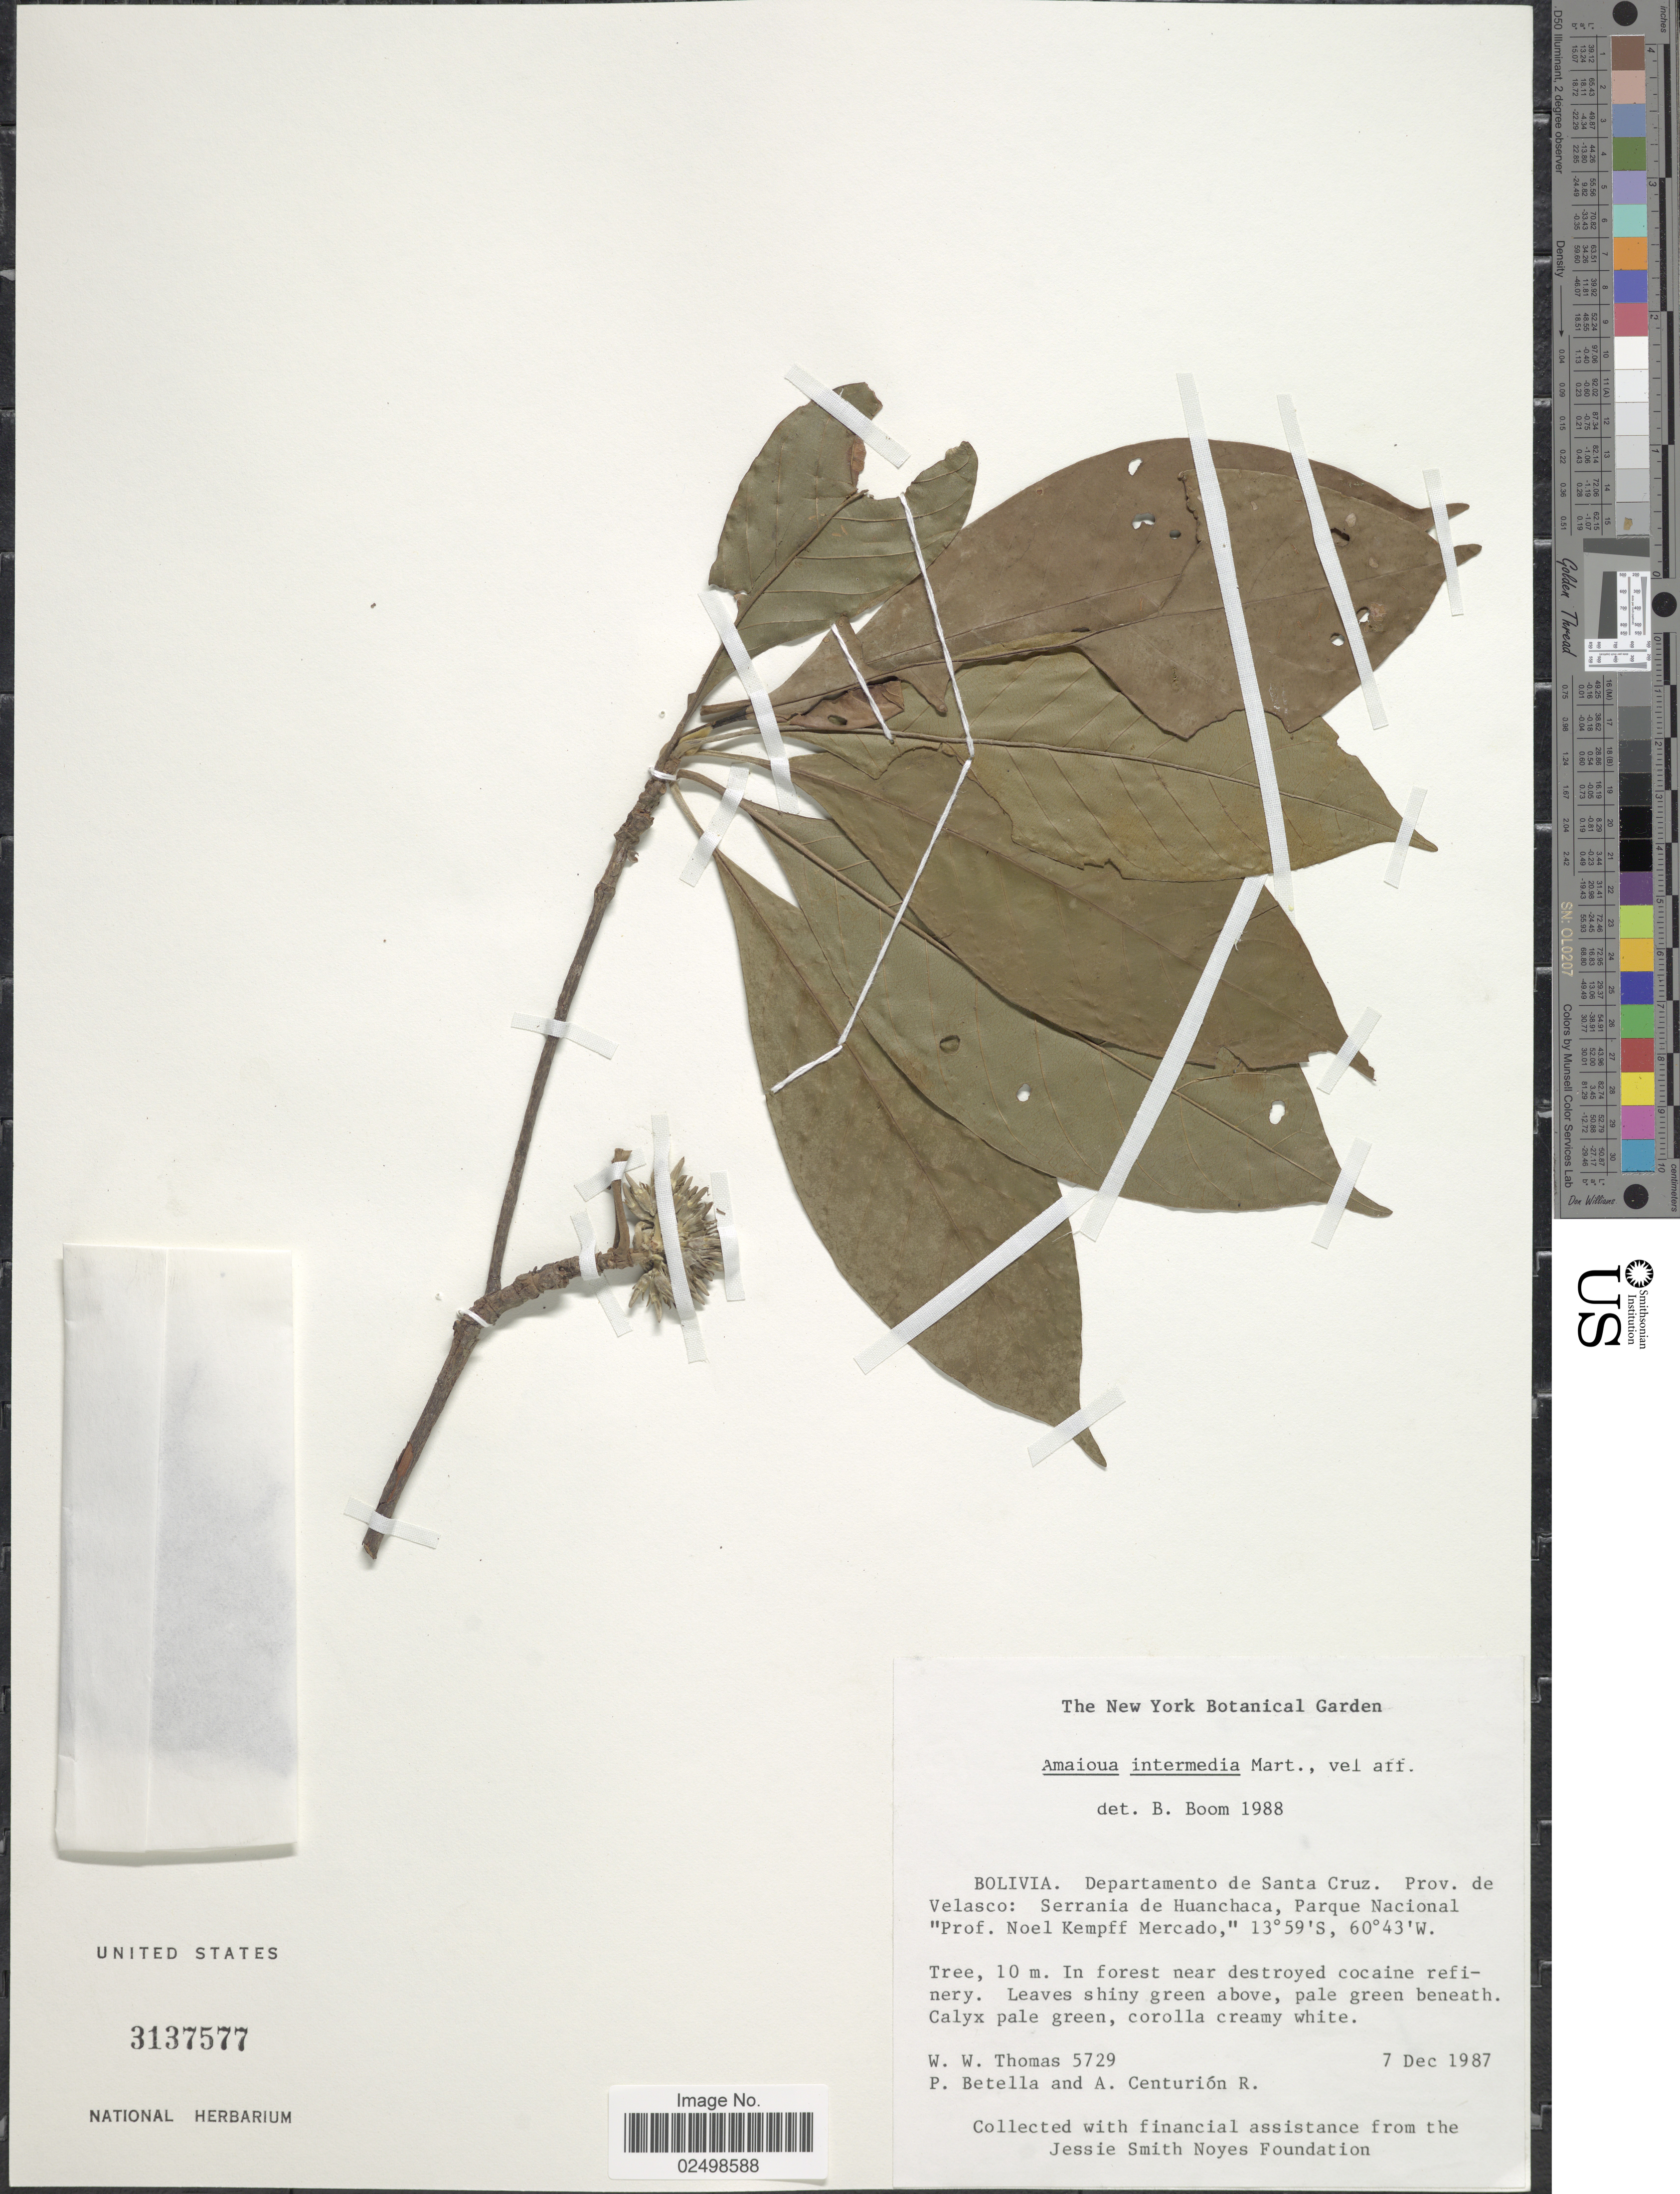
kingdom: Plantae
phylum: Tracheophyta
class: Magnoliopsida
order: Gentianales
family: Rubiaceae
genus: Amaioua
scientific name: Amaioua intermedia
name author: Mart. ex Schult. & Schult. f.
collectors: W. W. Thomas, P. Betella & A. Centurión R.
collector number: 5729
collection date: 1987-12-07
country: Bolivia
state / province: Santa Cruz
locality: Prov. de Velasco: Serrania de Huanchaca, Parque Nacional "Prof. Noel Kempff Mercado,".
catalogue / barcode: US 3137577